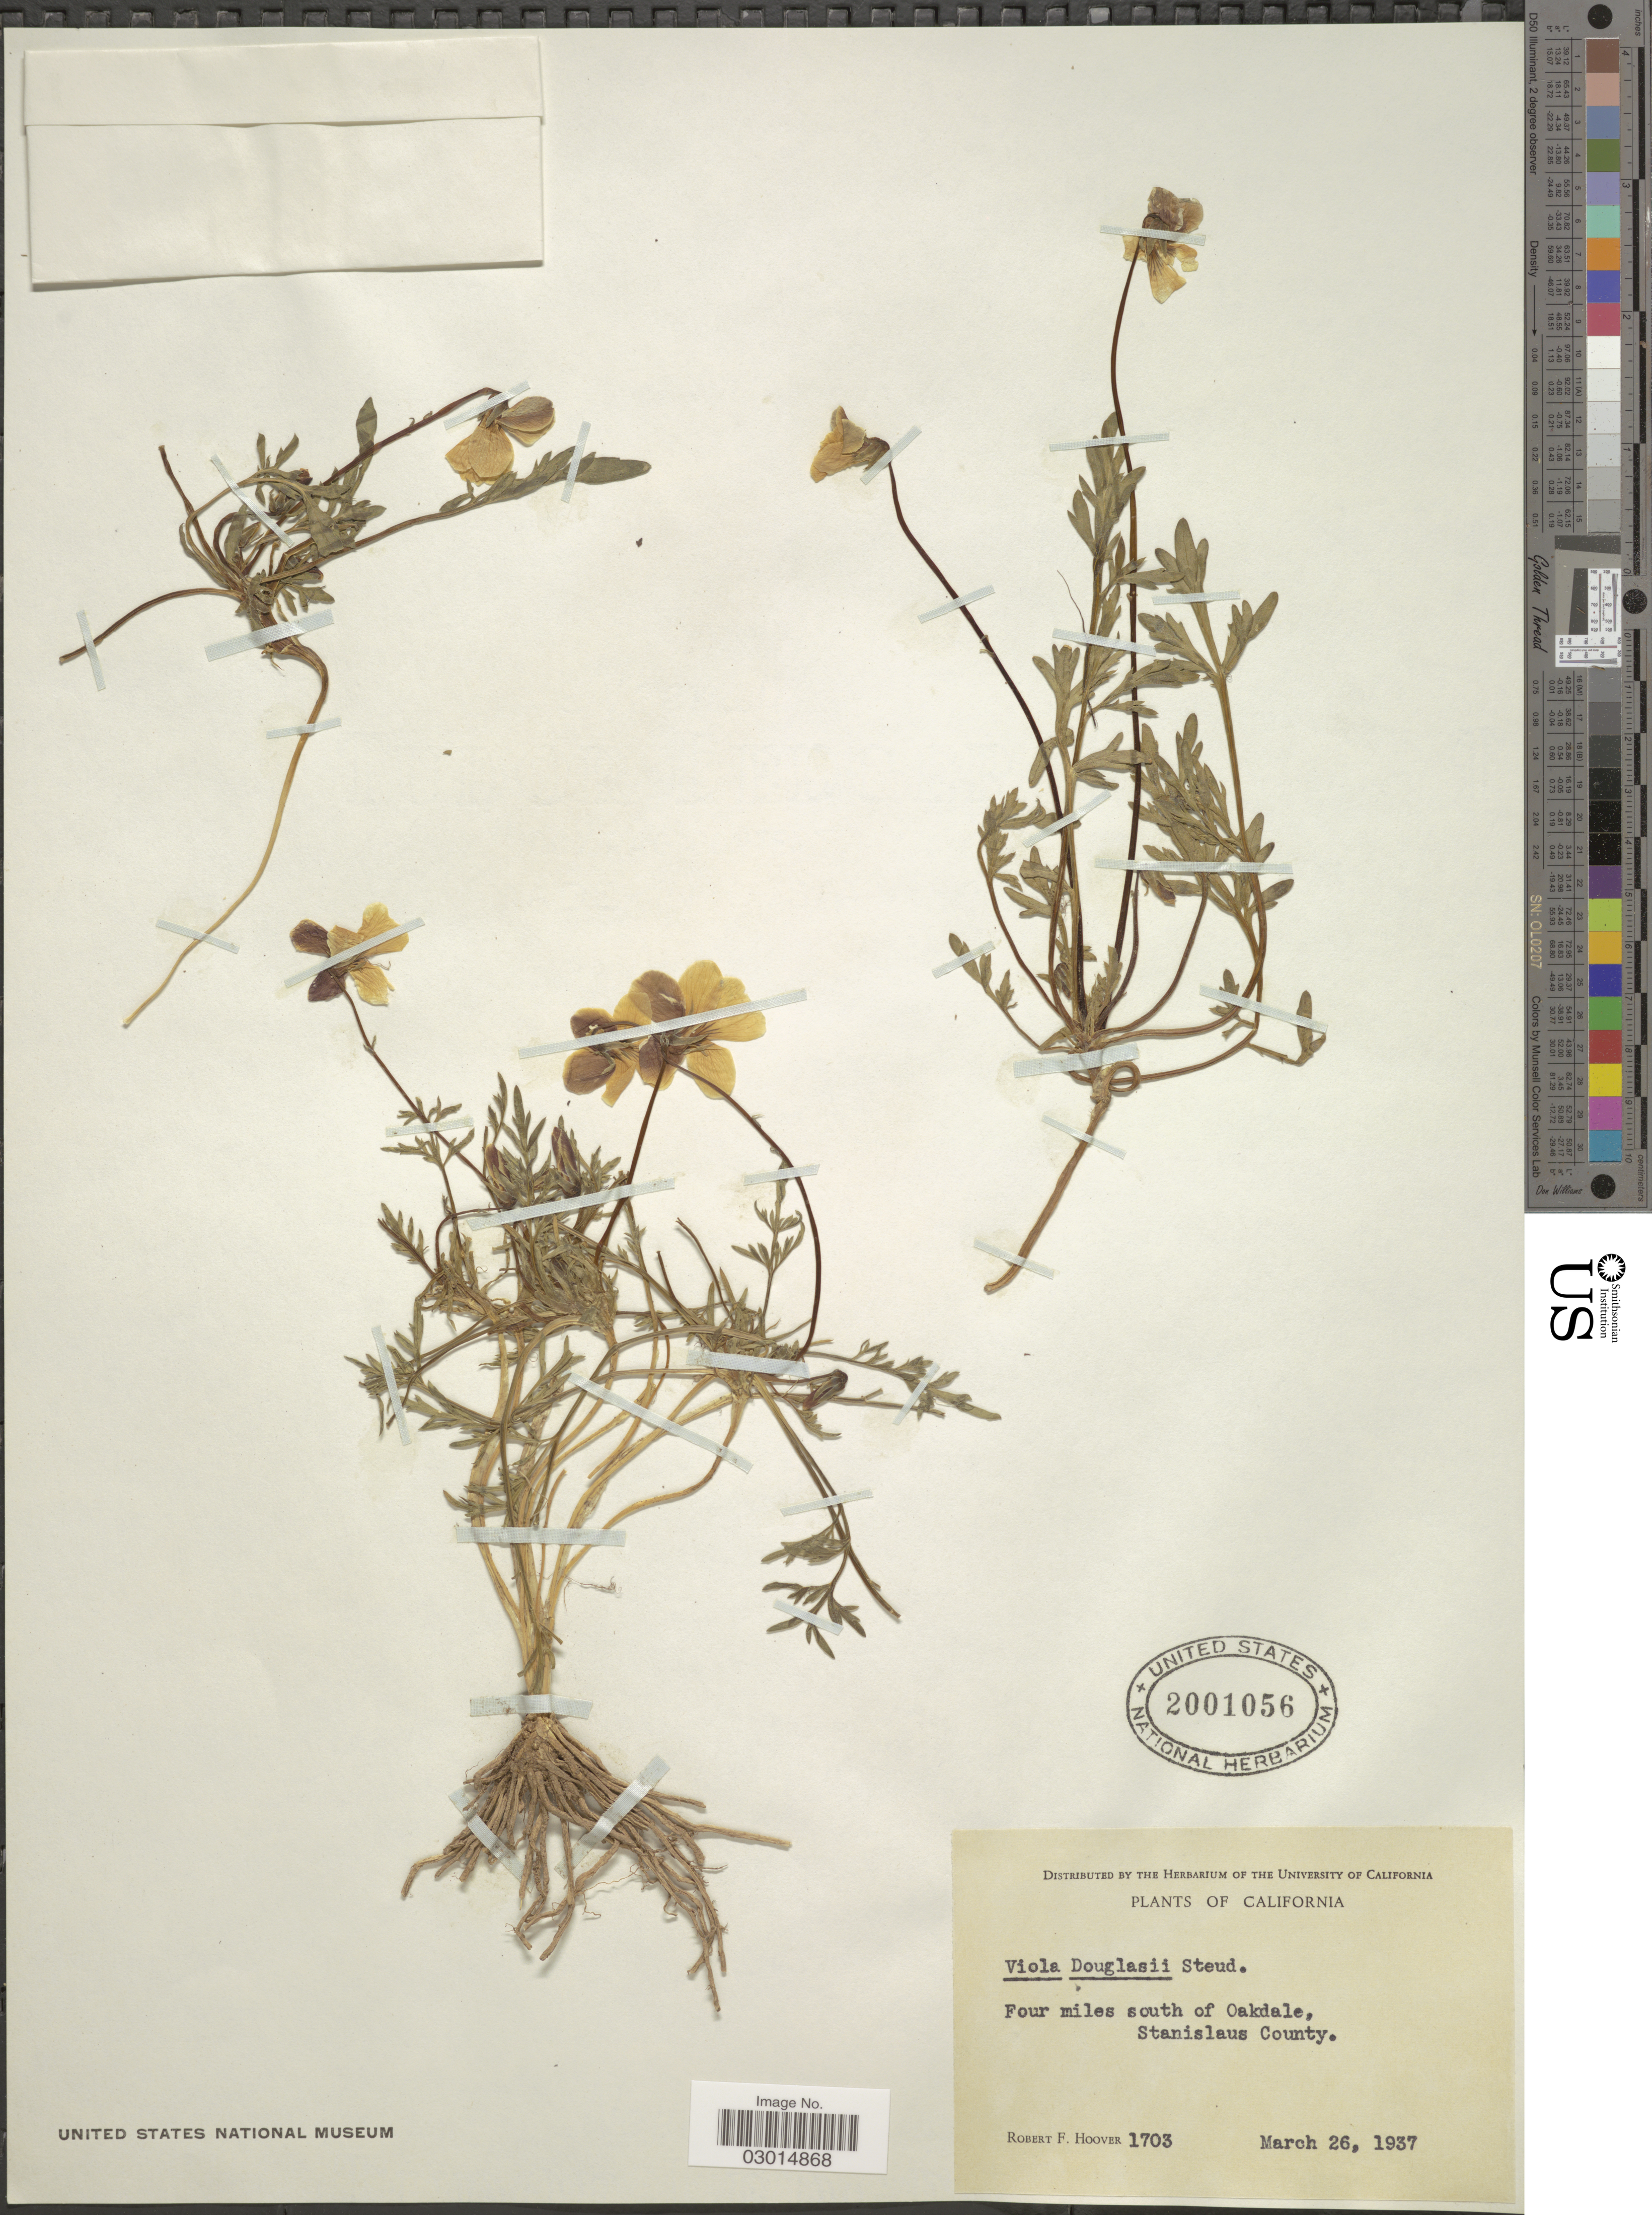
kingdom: Plantae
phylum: Tracheophyta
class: Magnoliopsida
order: Malpighiales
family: Violaceae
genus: Viola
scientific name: Viola douglasii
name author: Steud.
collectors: R. F. Hoover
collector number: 1703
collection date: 1937-03-26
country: United States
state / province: California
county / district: Stanislaus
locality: Four miles south of Oakdale, Stanislaus County.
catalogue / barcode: US 2001056